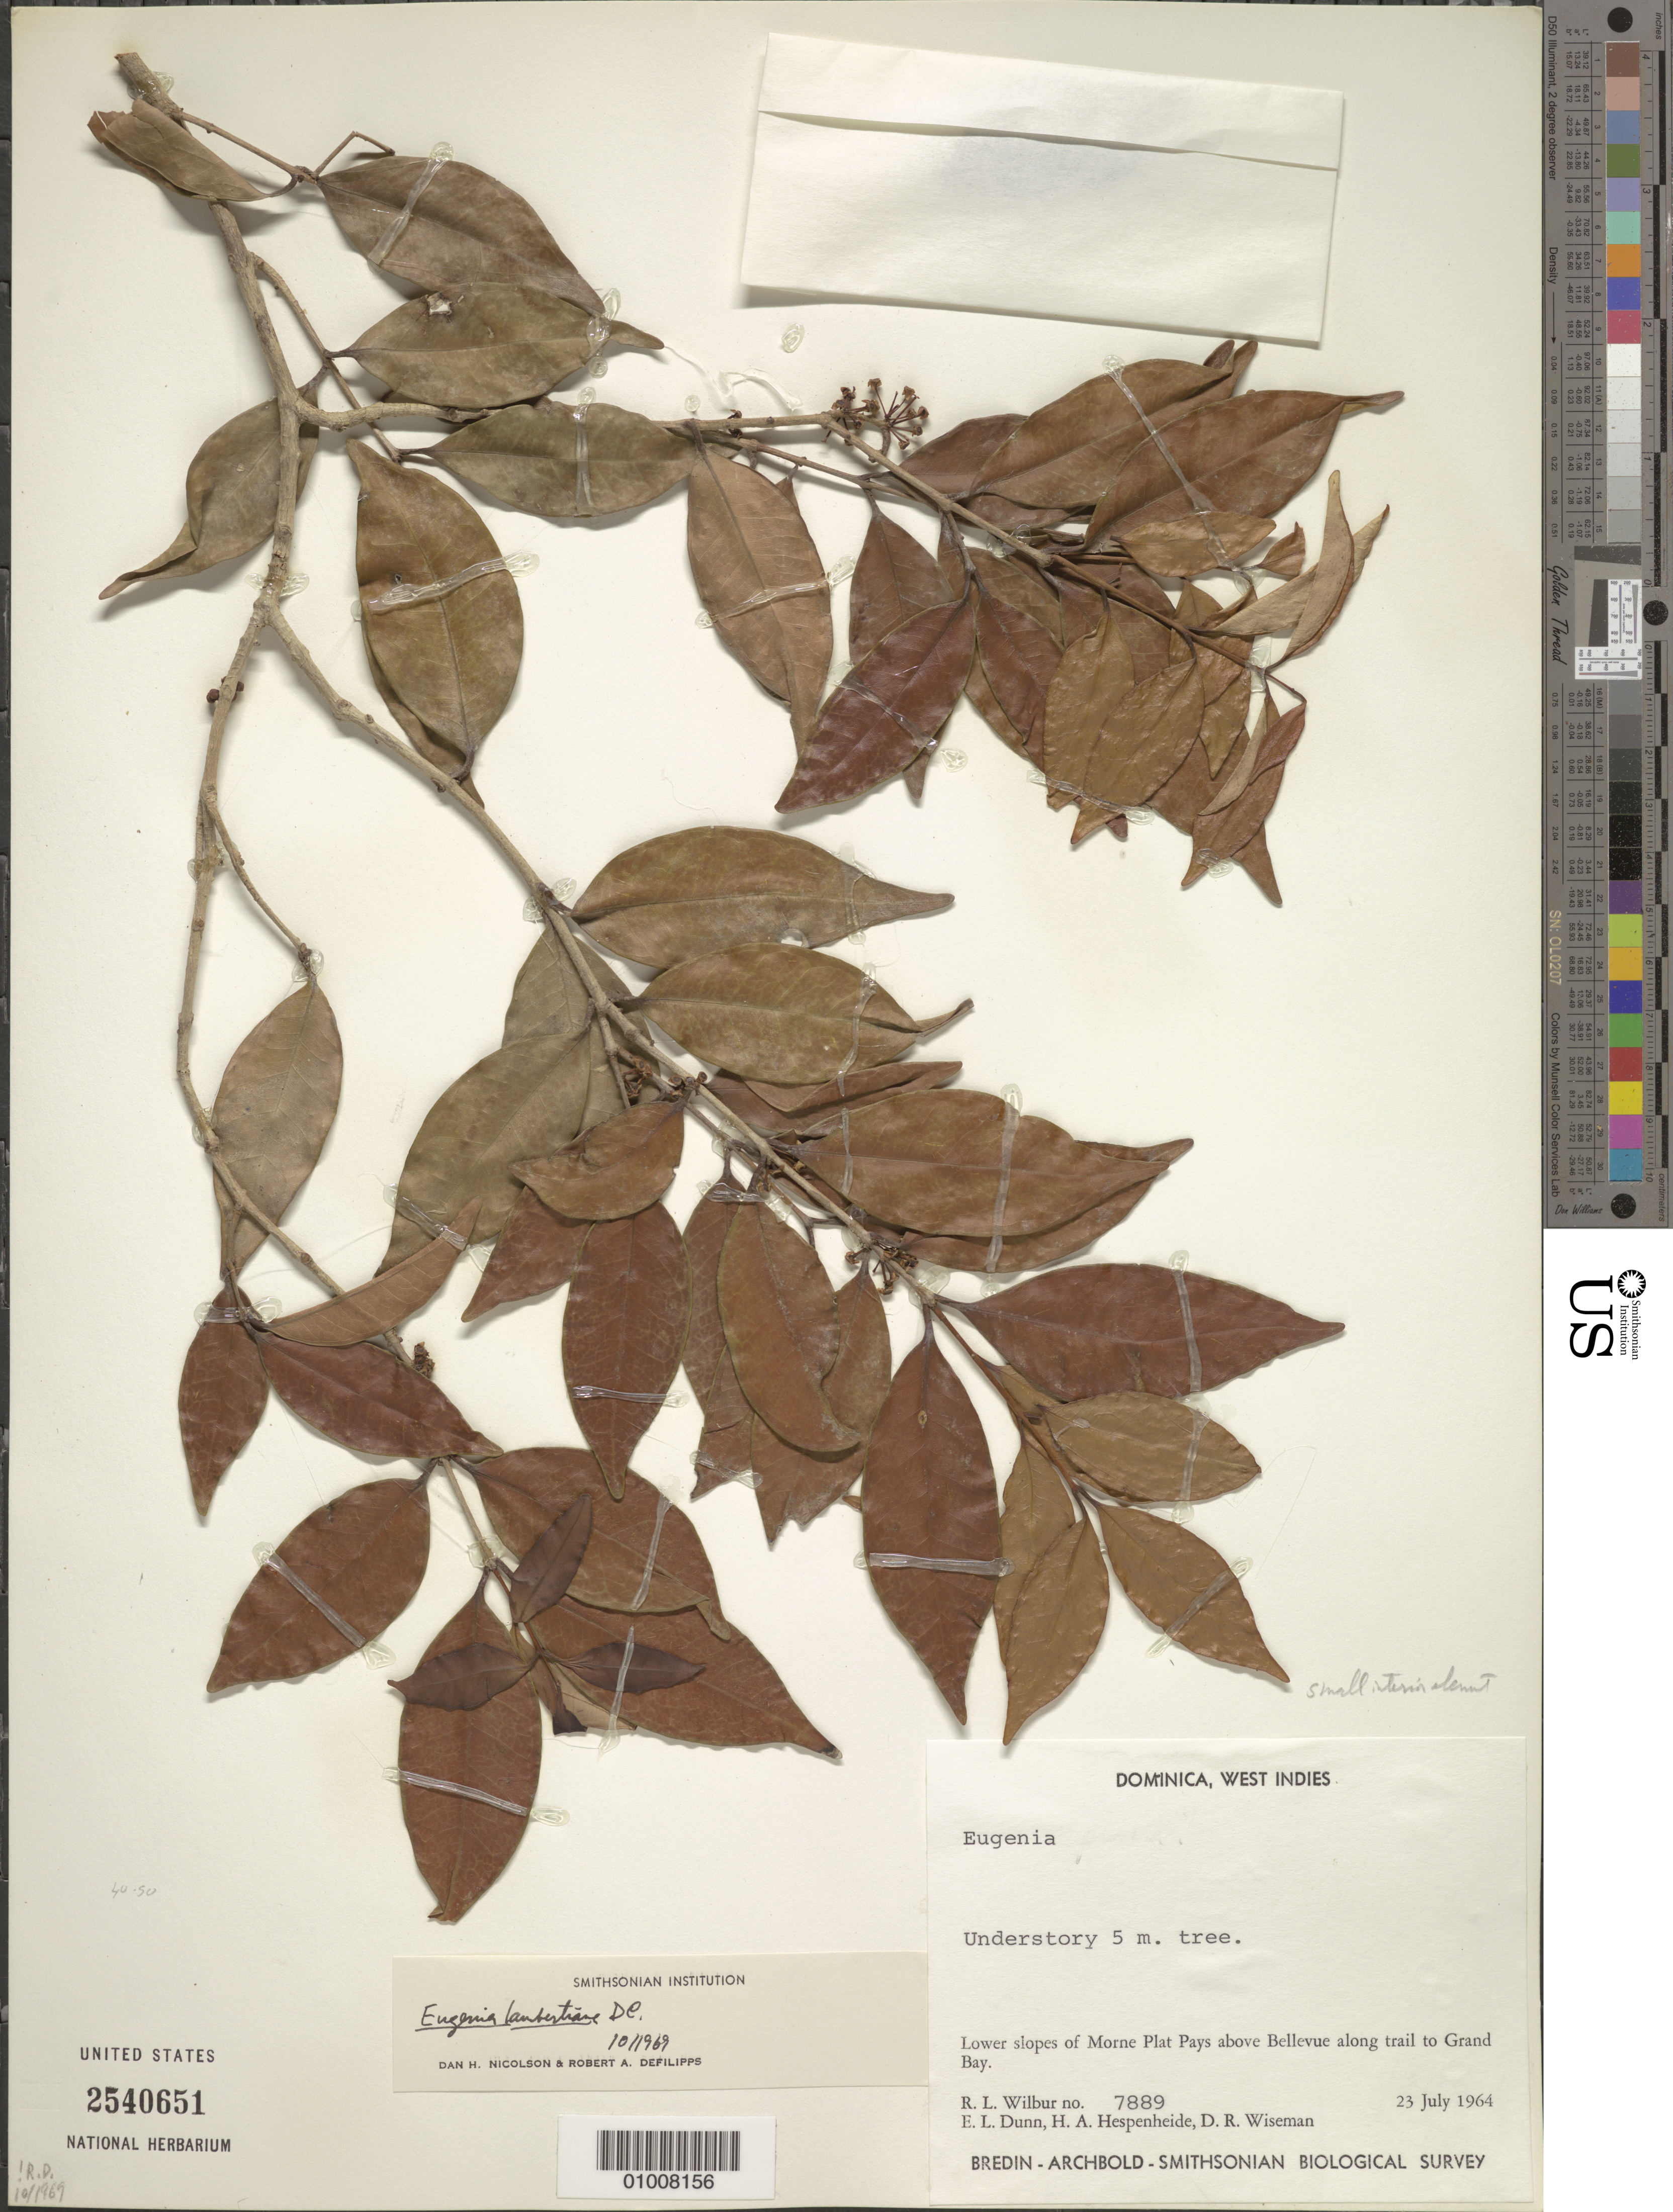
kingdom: Plantae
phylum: Tracheophyta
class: Magnoliopsida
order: Myrtales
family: Myrtaceae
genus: Eugenia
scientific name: Eugenia lambertiana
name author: DC.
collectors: R. L. Wilbur, E. Dunn, H. A. Hespenheide & D. R. Wiseman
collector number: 7889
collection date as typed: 23 Jul 1964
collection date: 1964-07-23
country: Dominica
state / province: St. Mark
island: Dominica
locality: Lower slopes of Morne Plat Pays, above Bellevue along trail to Grand Bay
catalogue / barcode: US 2540651